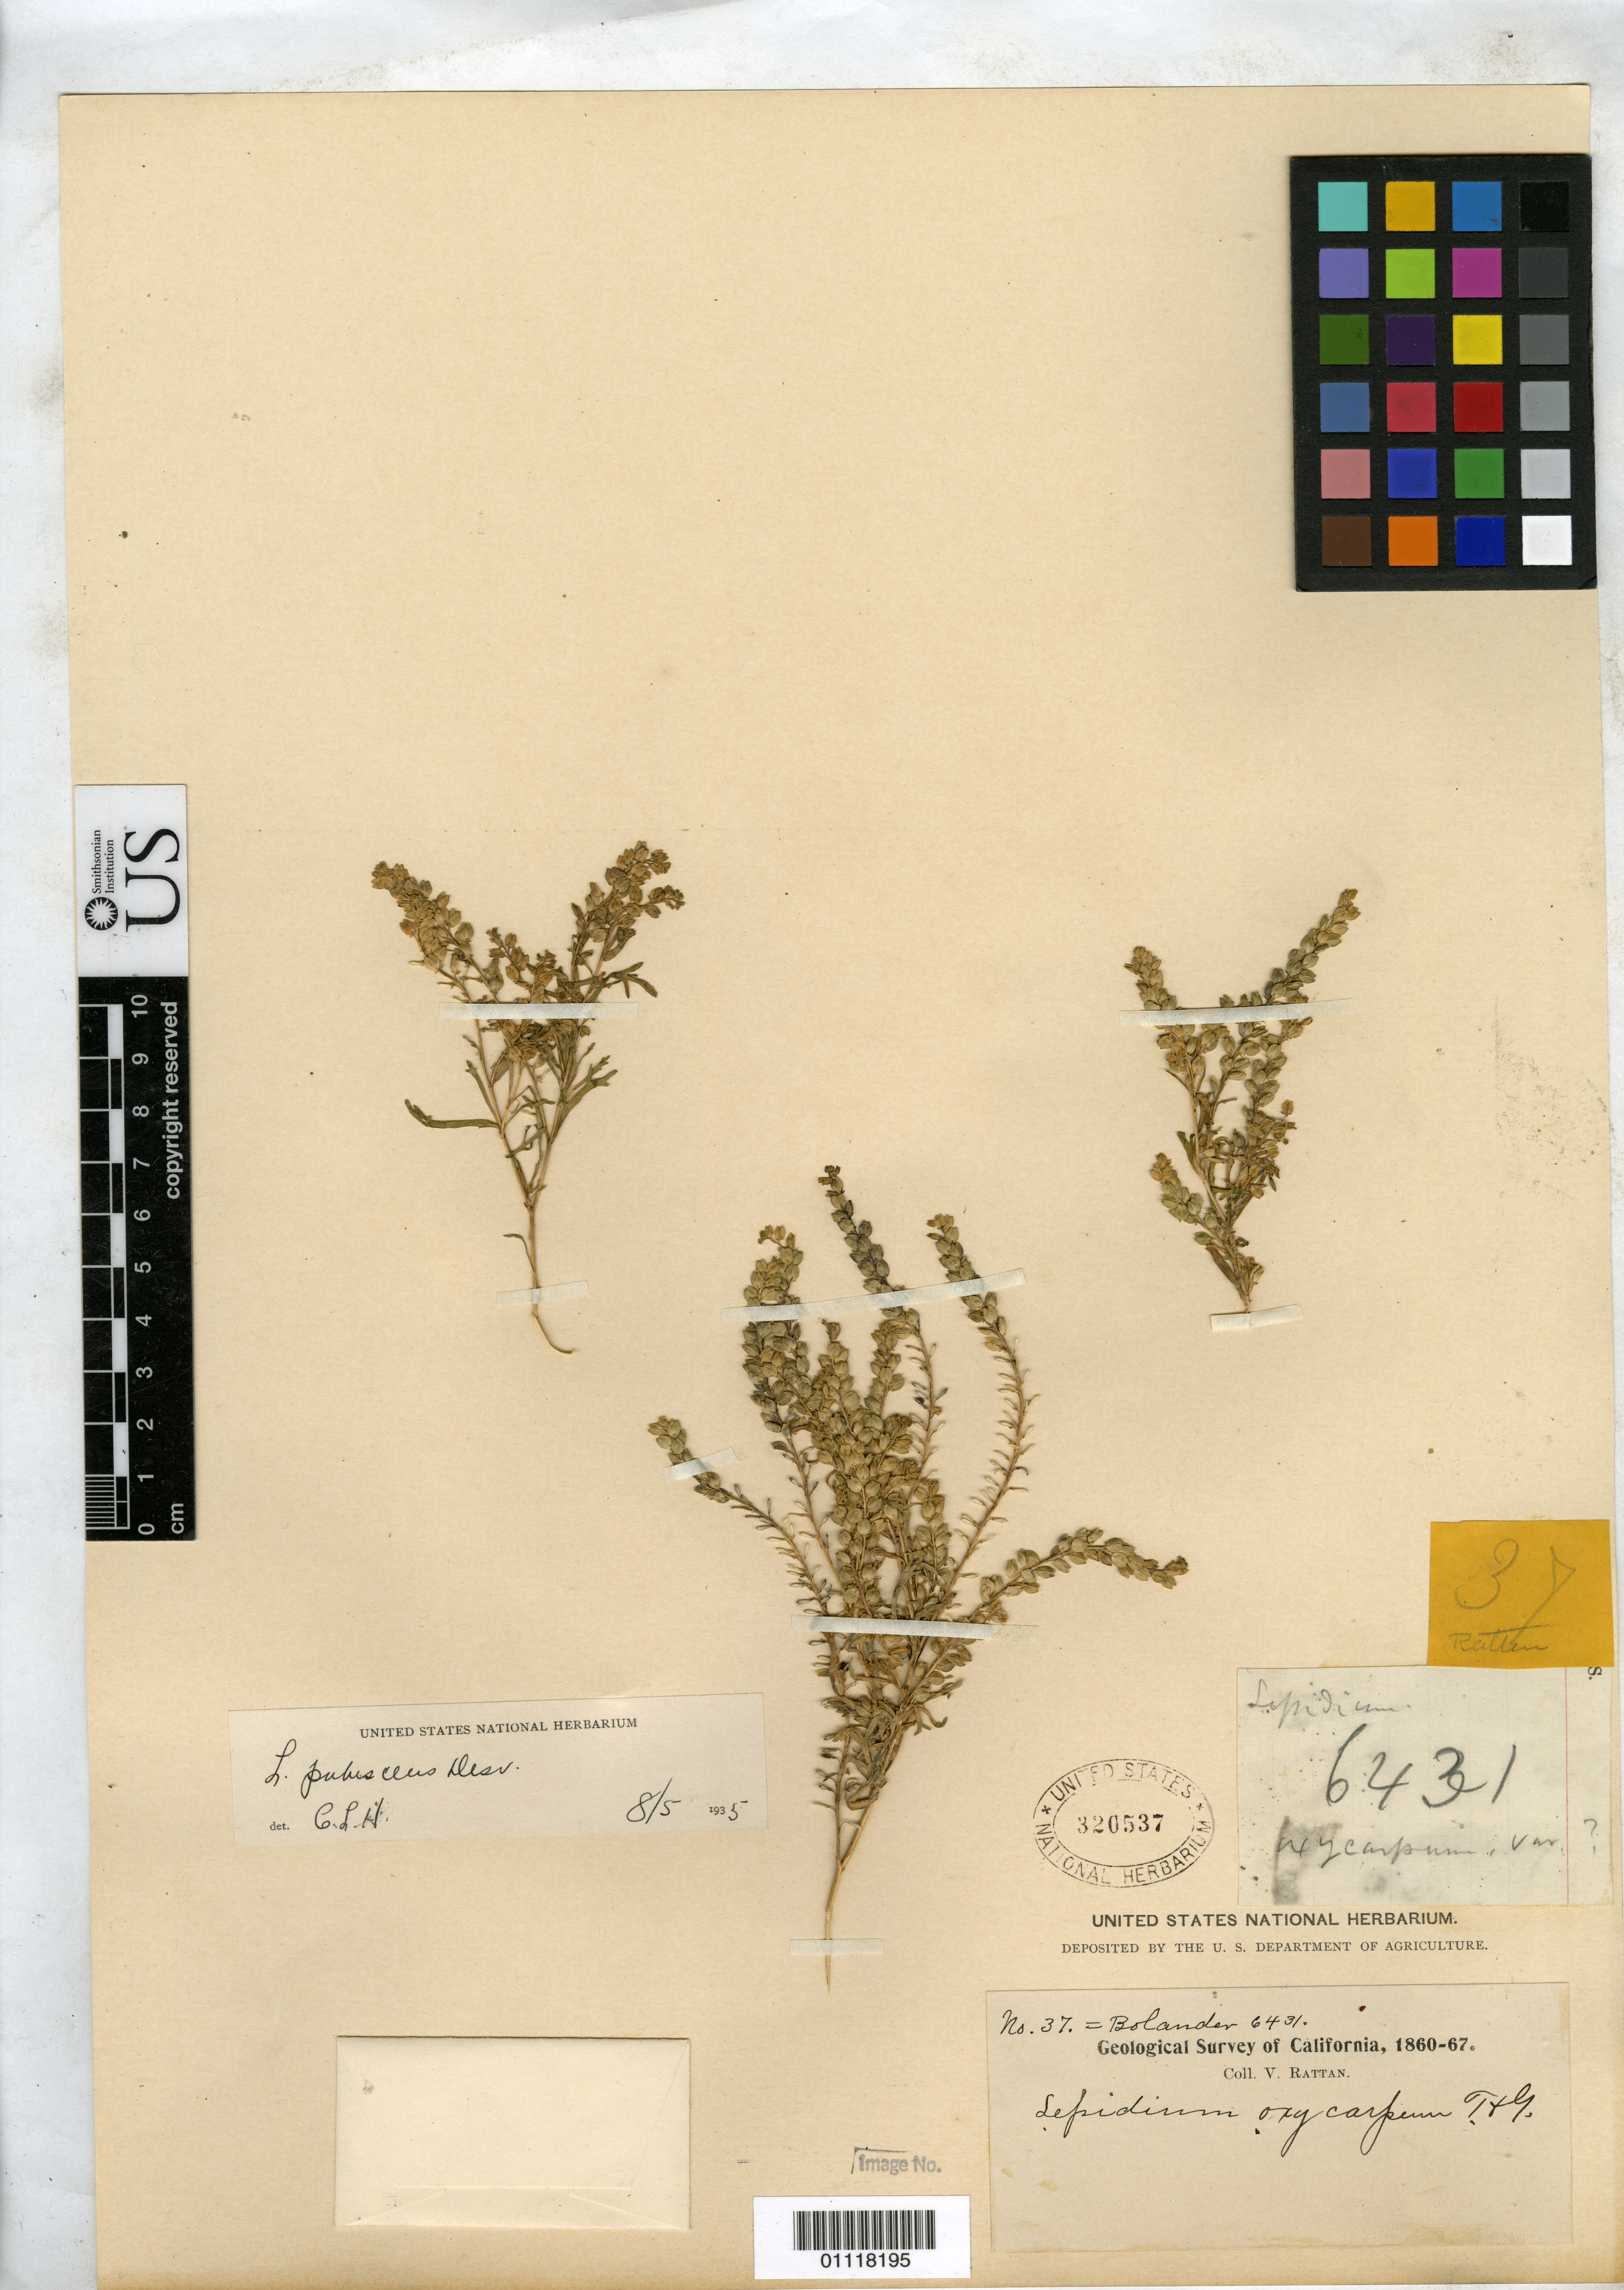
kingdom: Plantae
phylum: Tracheophyta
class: Magnoliopsida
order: Brassicales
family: Brassicaceae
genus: Lepidium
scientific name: Lepidium strictum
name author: (S. Watson) Rattan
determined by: Al-Shehbaz, I. A., (MO), Missouri Botanical Garden (UNITED STATES)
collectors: V. Rattan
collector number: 37 = Bolander 6431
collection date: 1860/1867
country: United States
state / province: California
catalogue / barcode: US 320537